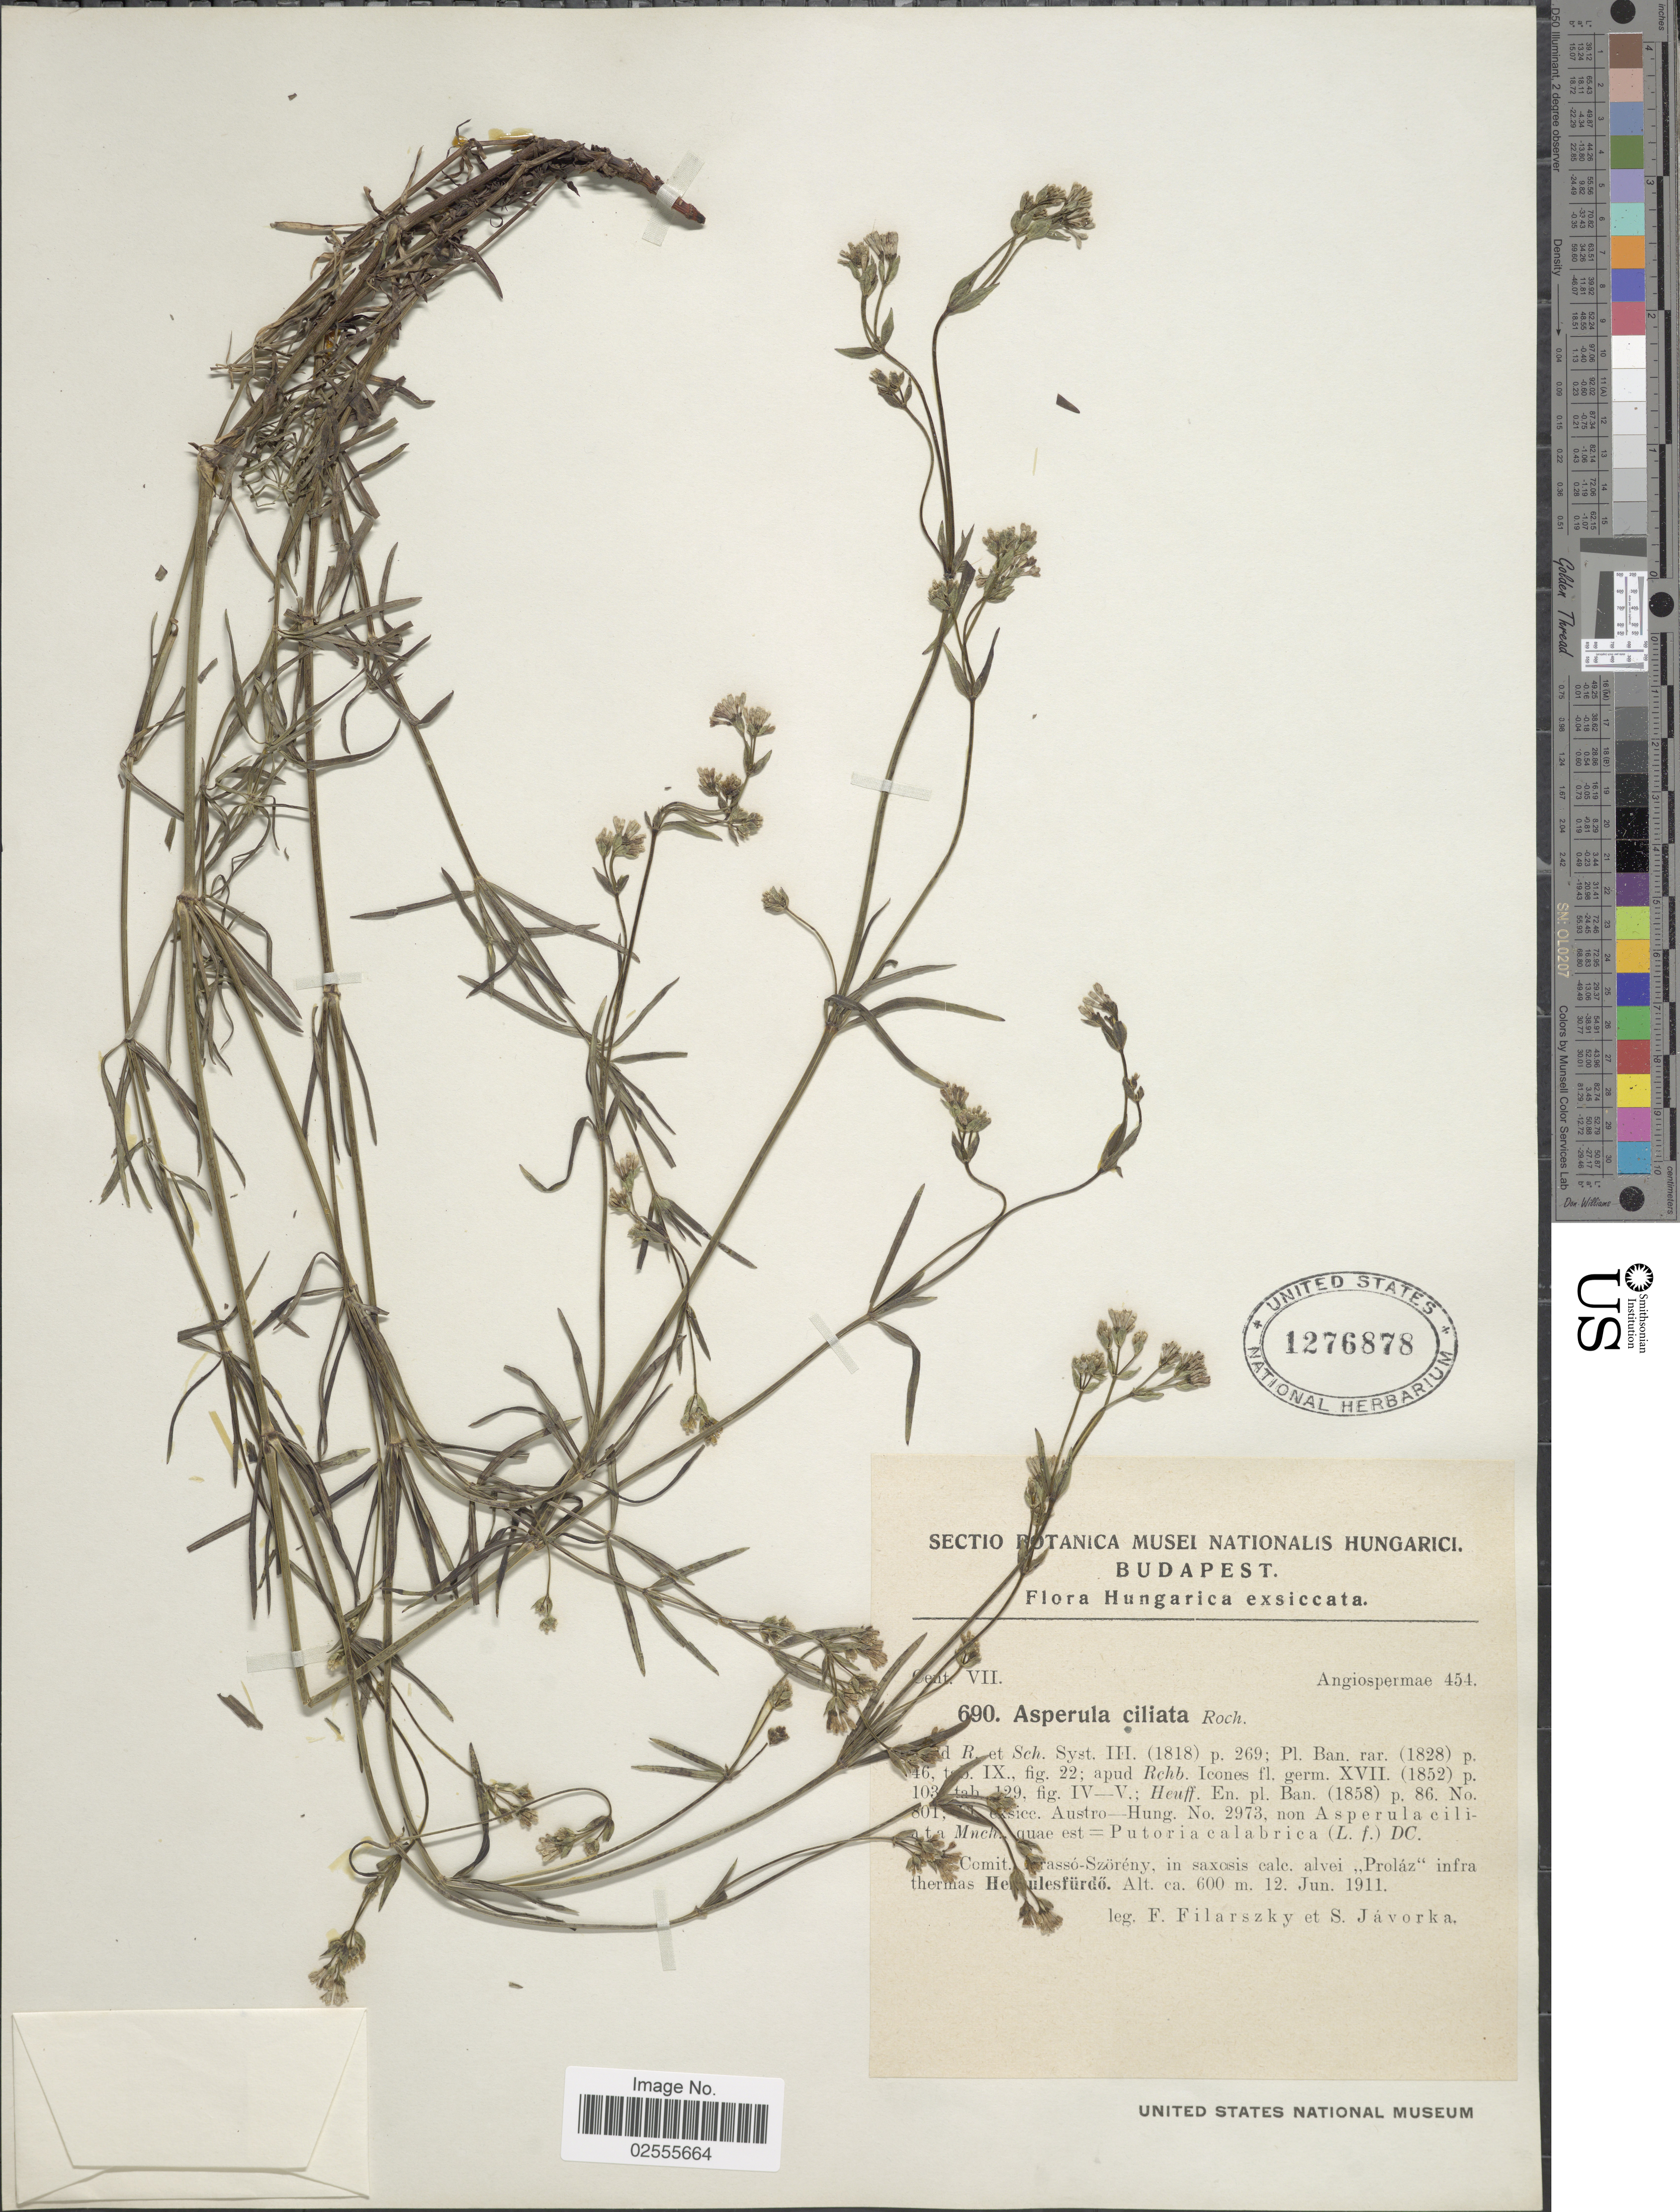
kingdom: Plantae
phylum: Tracheophyta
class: Magnoliopsida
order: Gentianales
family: Rubiaceae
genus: Asperula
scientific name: Asperula ciliata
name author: Rochel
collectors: F. Filarszky & S. Javorka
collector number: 690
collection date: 1911-06-12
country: Hungary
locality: Hungarica, [illegible text]Comit. [illegible text]asso-Szoreny, in saxosis calc. alvei "Prolaz"infra thermas He[illegible text]ulesfurdo.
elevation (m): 600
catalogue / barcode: US 1276878